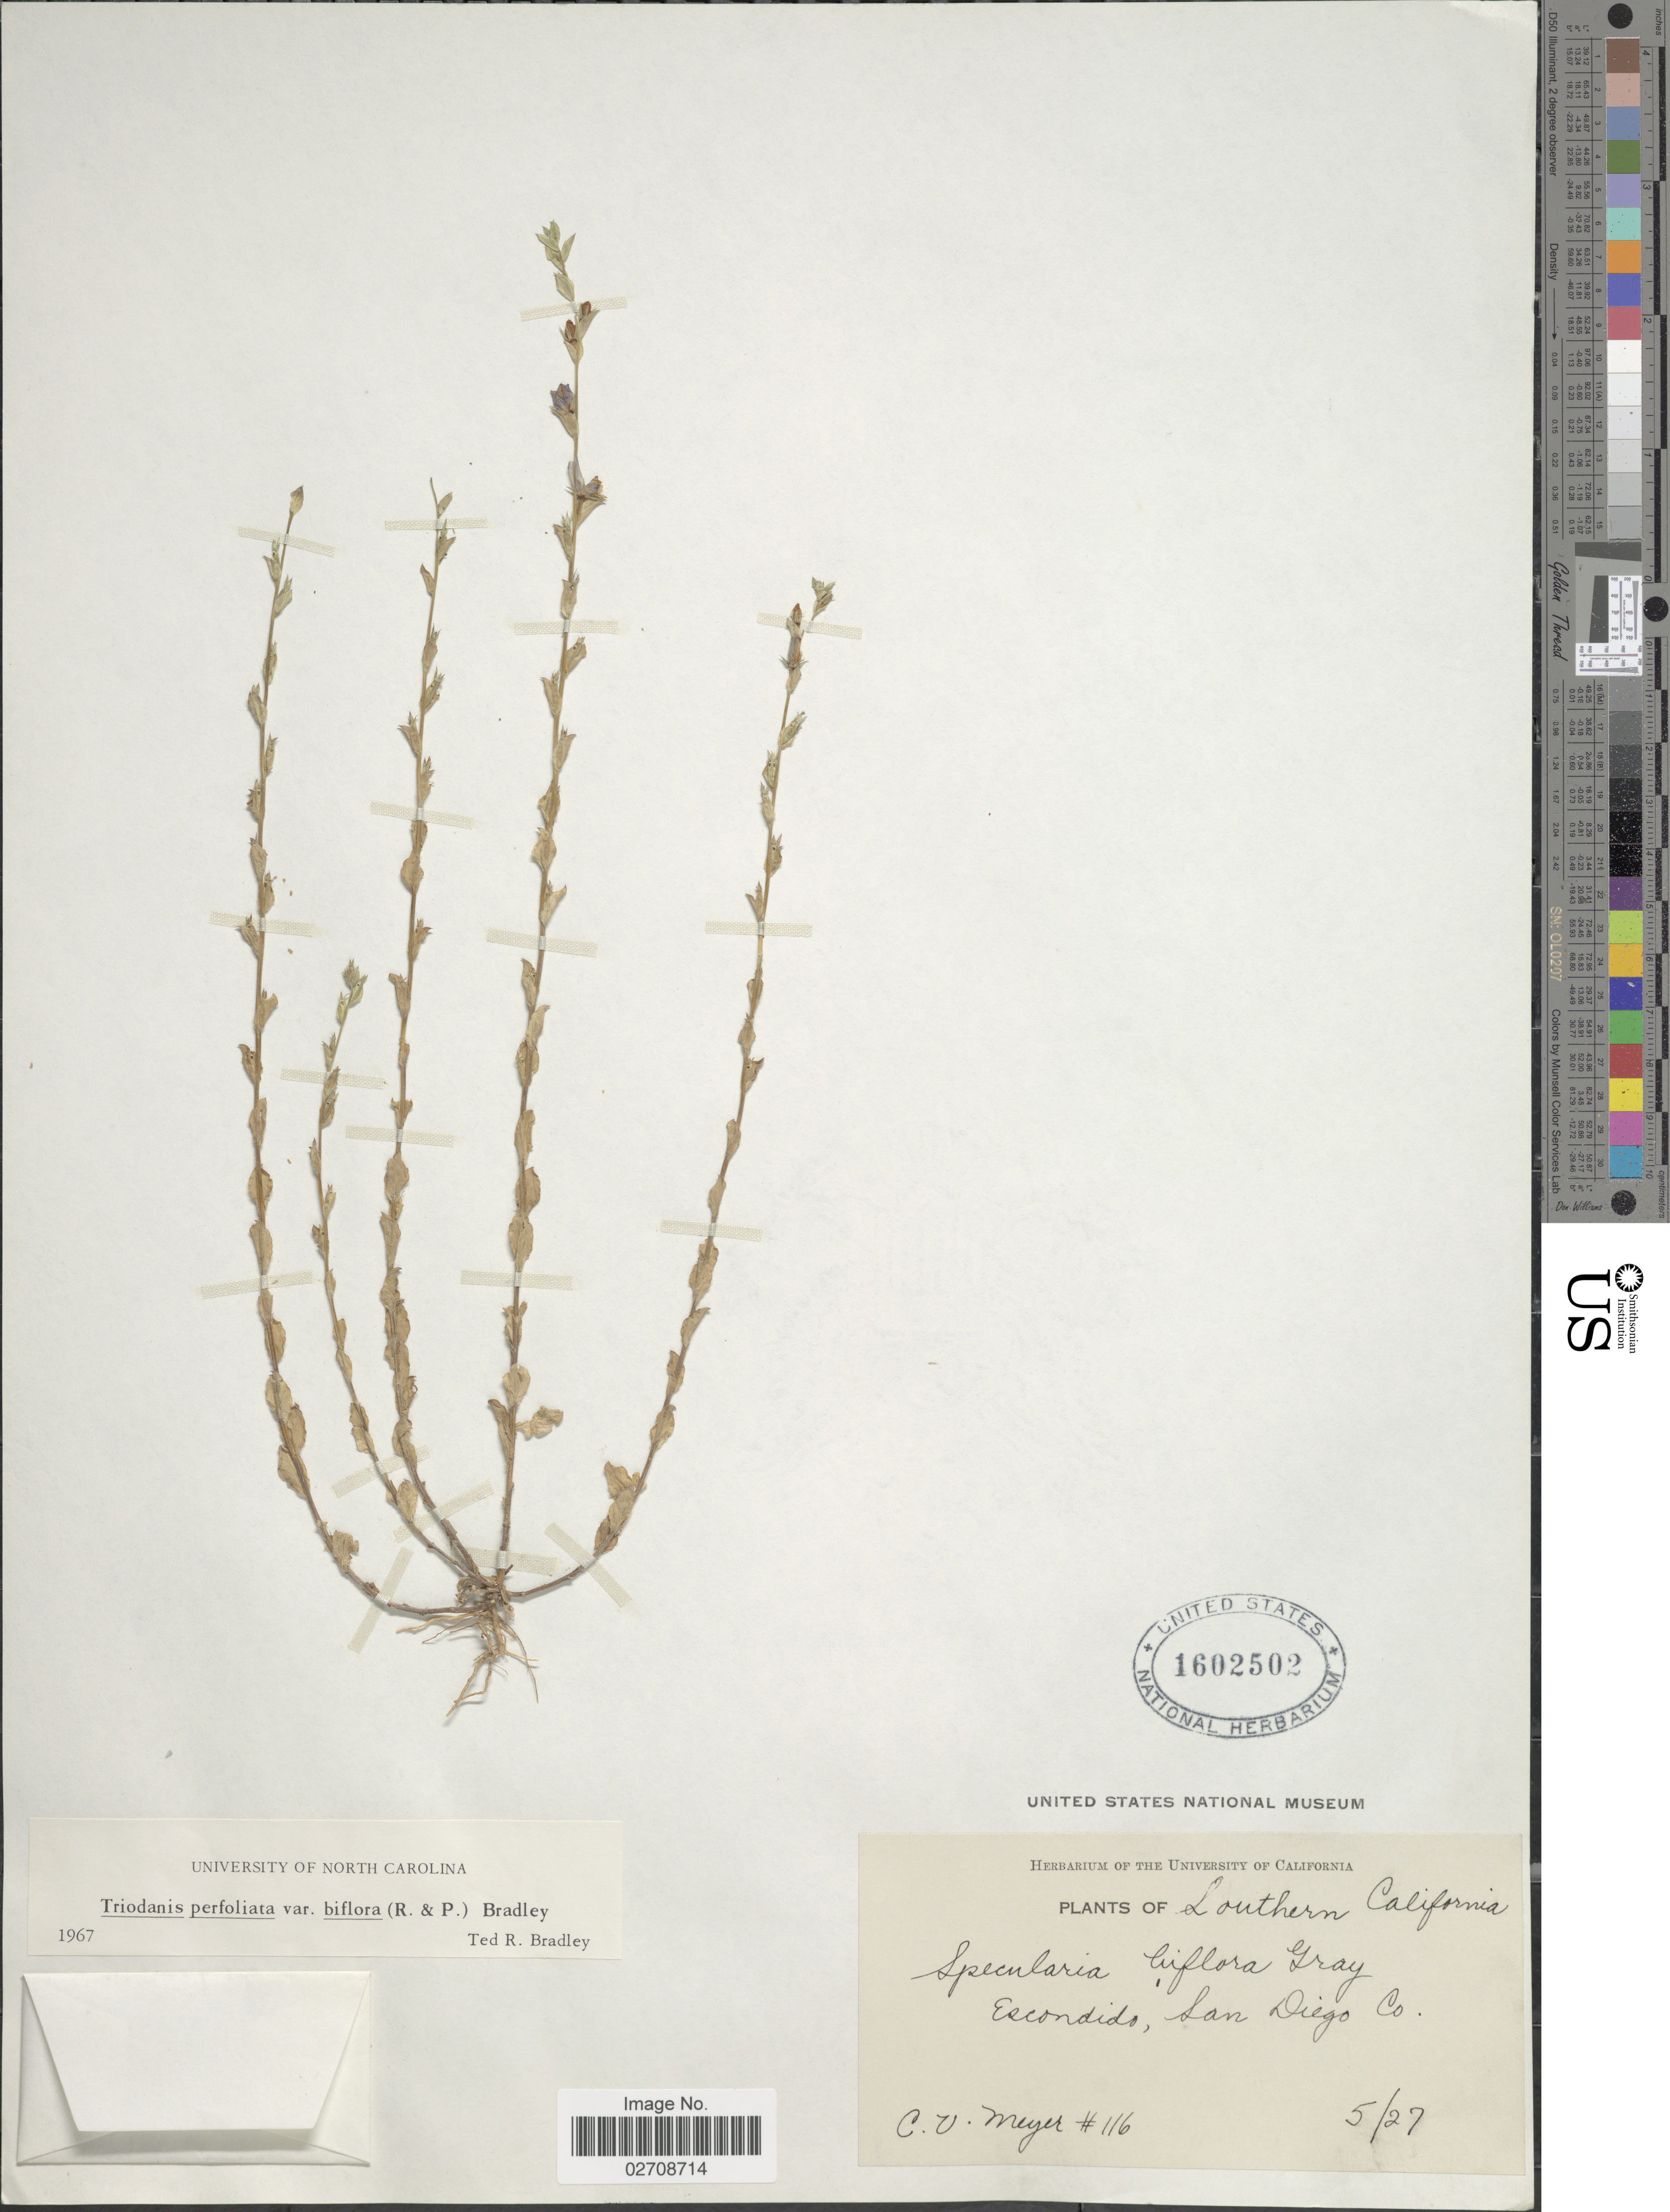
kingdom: Plantae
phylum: Tracheophyta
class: Magnoliopsida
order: Asterales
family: Campanulaceae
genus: Triodanis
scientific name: Triodanis biflora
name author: (Ruiz & Pav.) Greene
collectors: C. V. Meyer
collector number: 116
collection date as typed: Transcribed d/m/y: /5/27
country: United States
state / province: California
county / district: San Diego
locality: Southern California, Escondido, San Diego Co.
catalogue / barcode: US 1602502